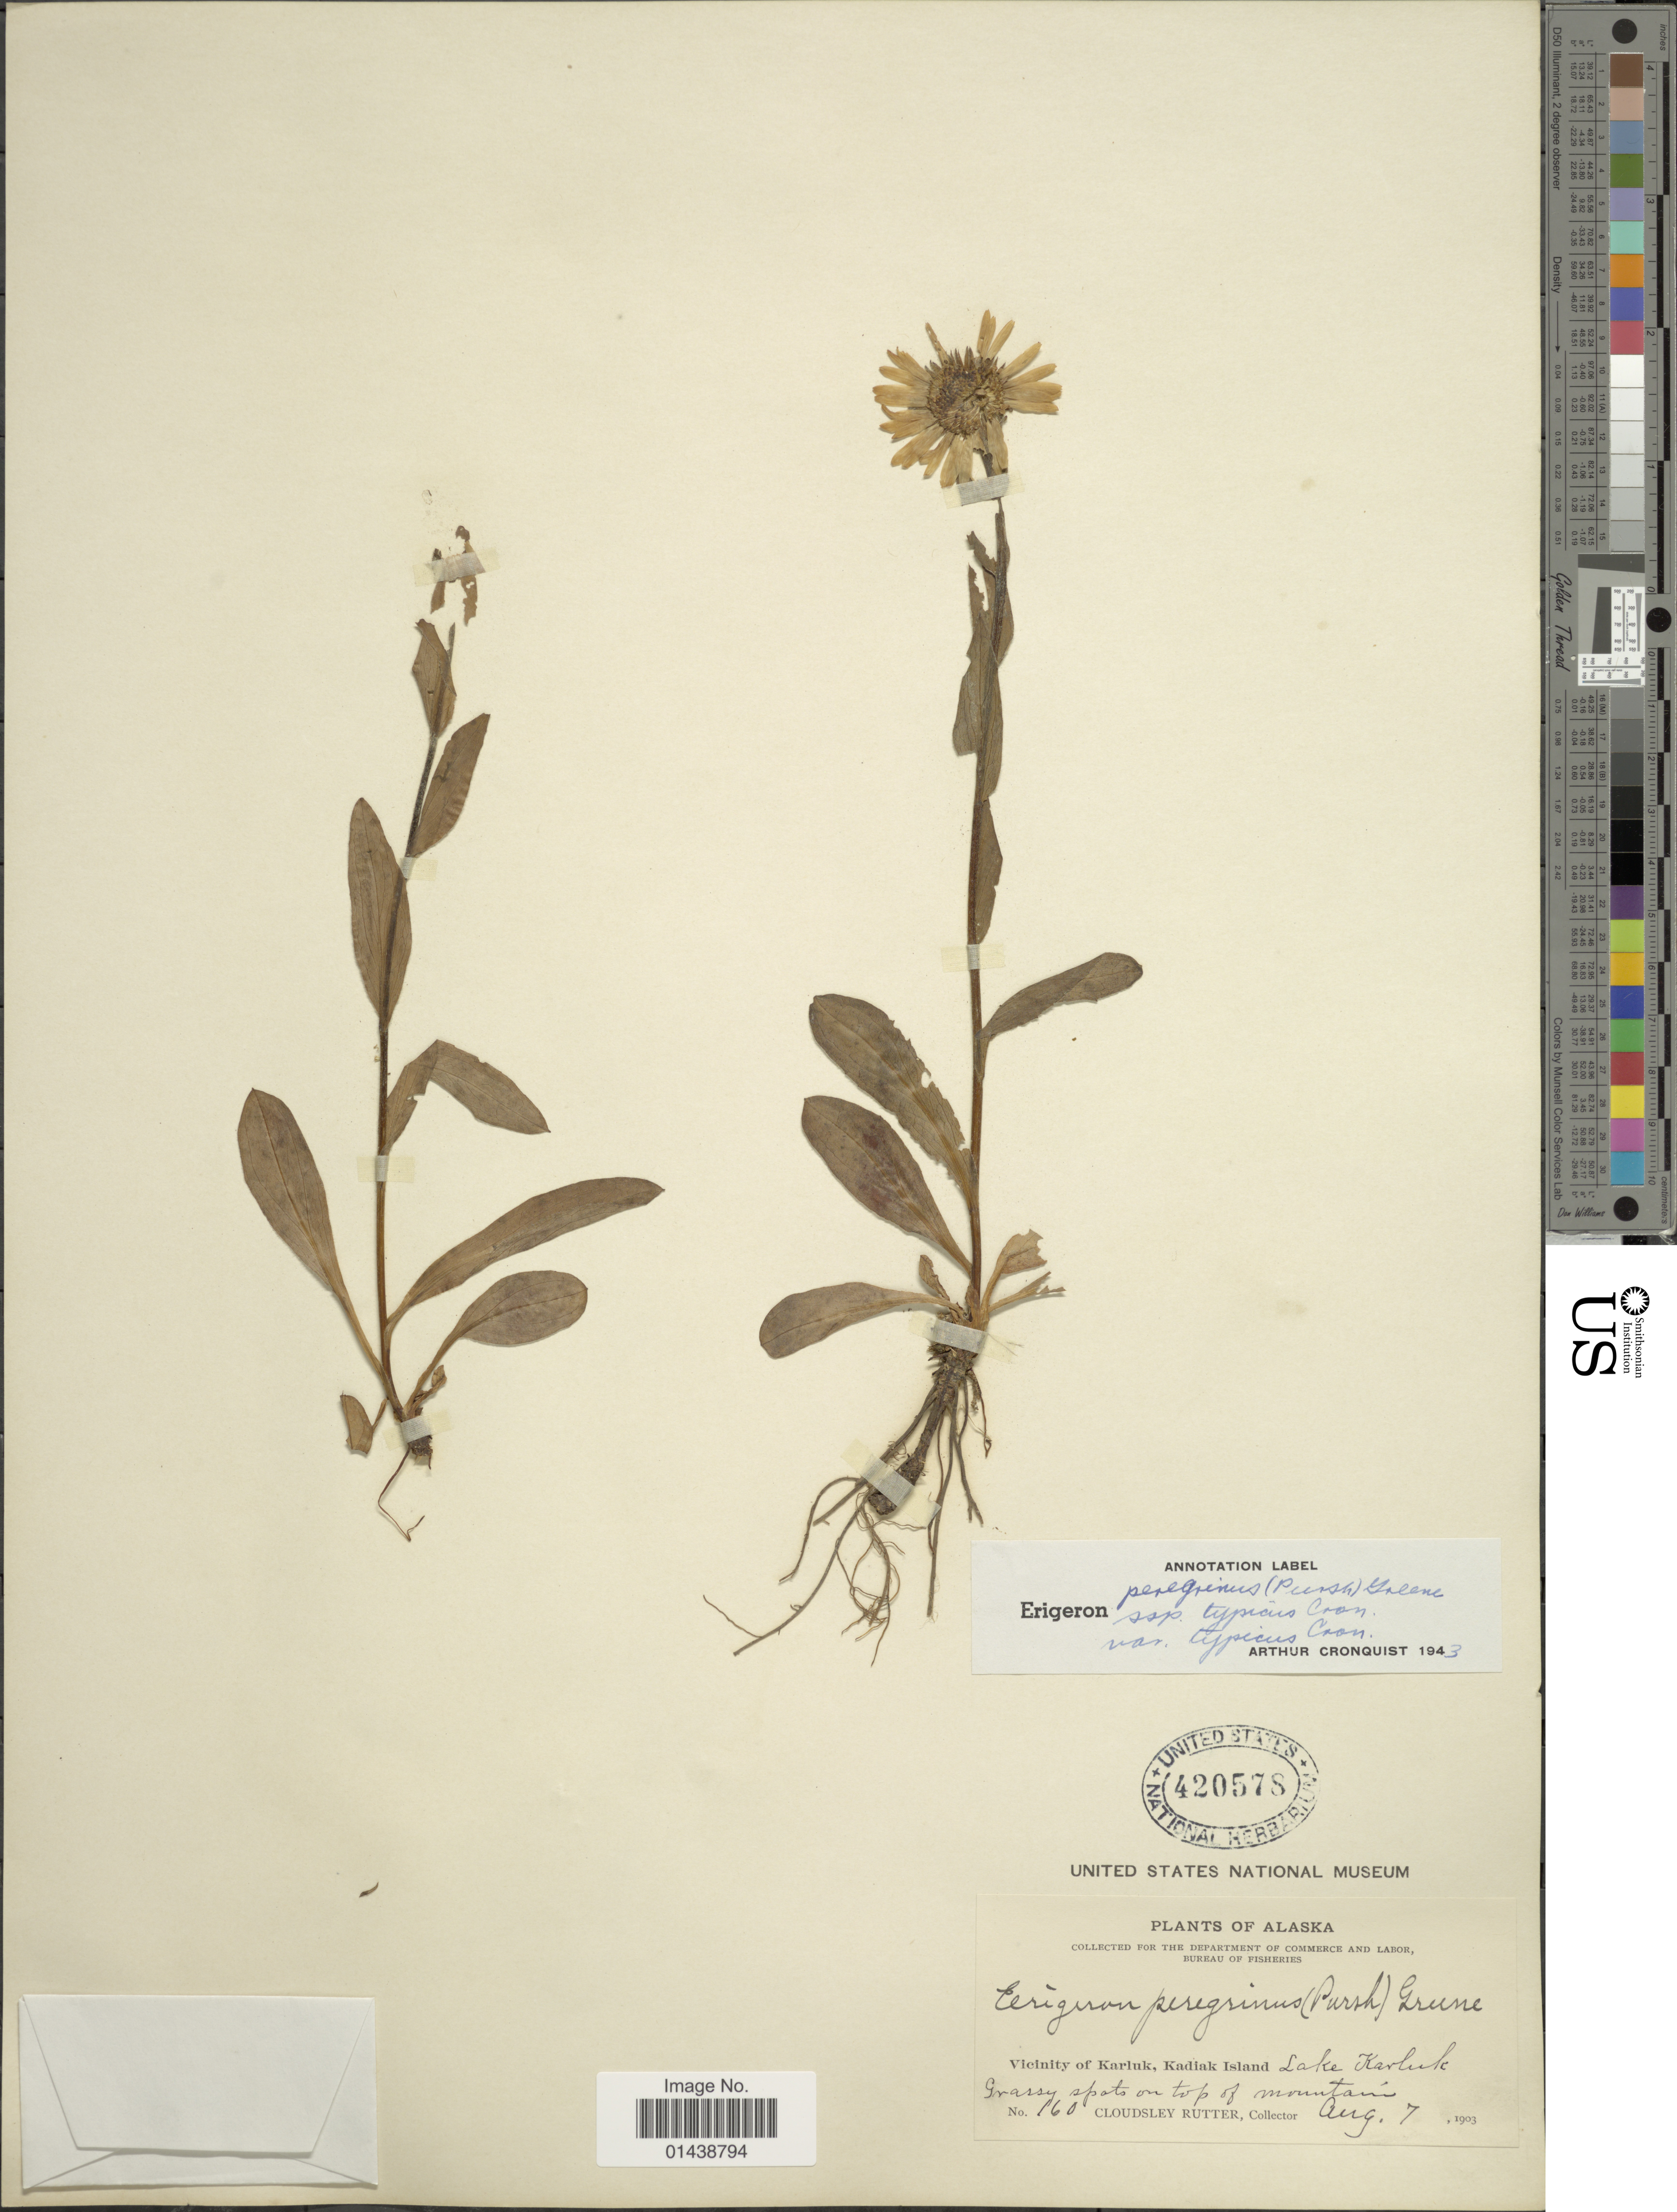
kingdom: Plantae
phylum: Tracheophyta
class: Magnoliopsida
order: Asterales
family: Asteraceae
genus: Erigeron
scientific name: Erigeron peregrinus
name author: (Banks ex Pursh) Greene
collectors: C. Rutter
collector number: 160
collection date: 1903-08-07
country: United States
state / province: Alaska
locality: Vicinity of Karluk, Kadiak Island. Lake Karluk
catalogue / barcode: US 420578